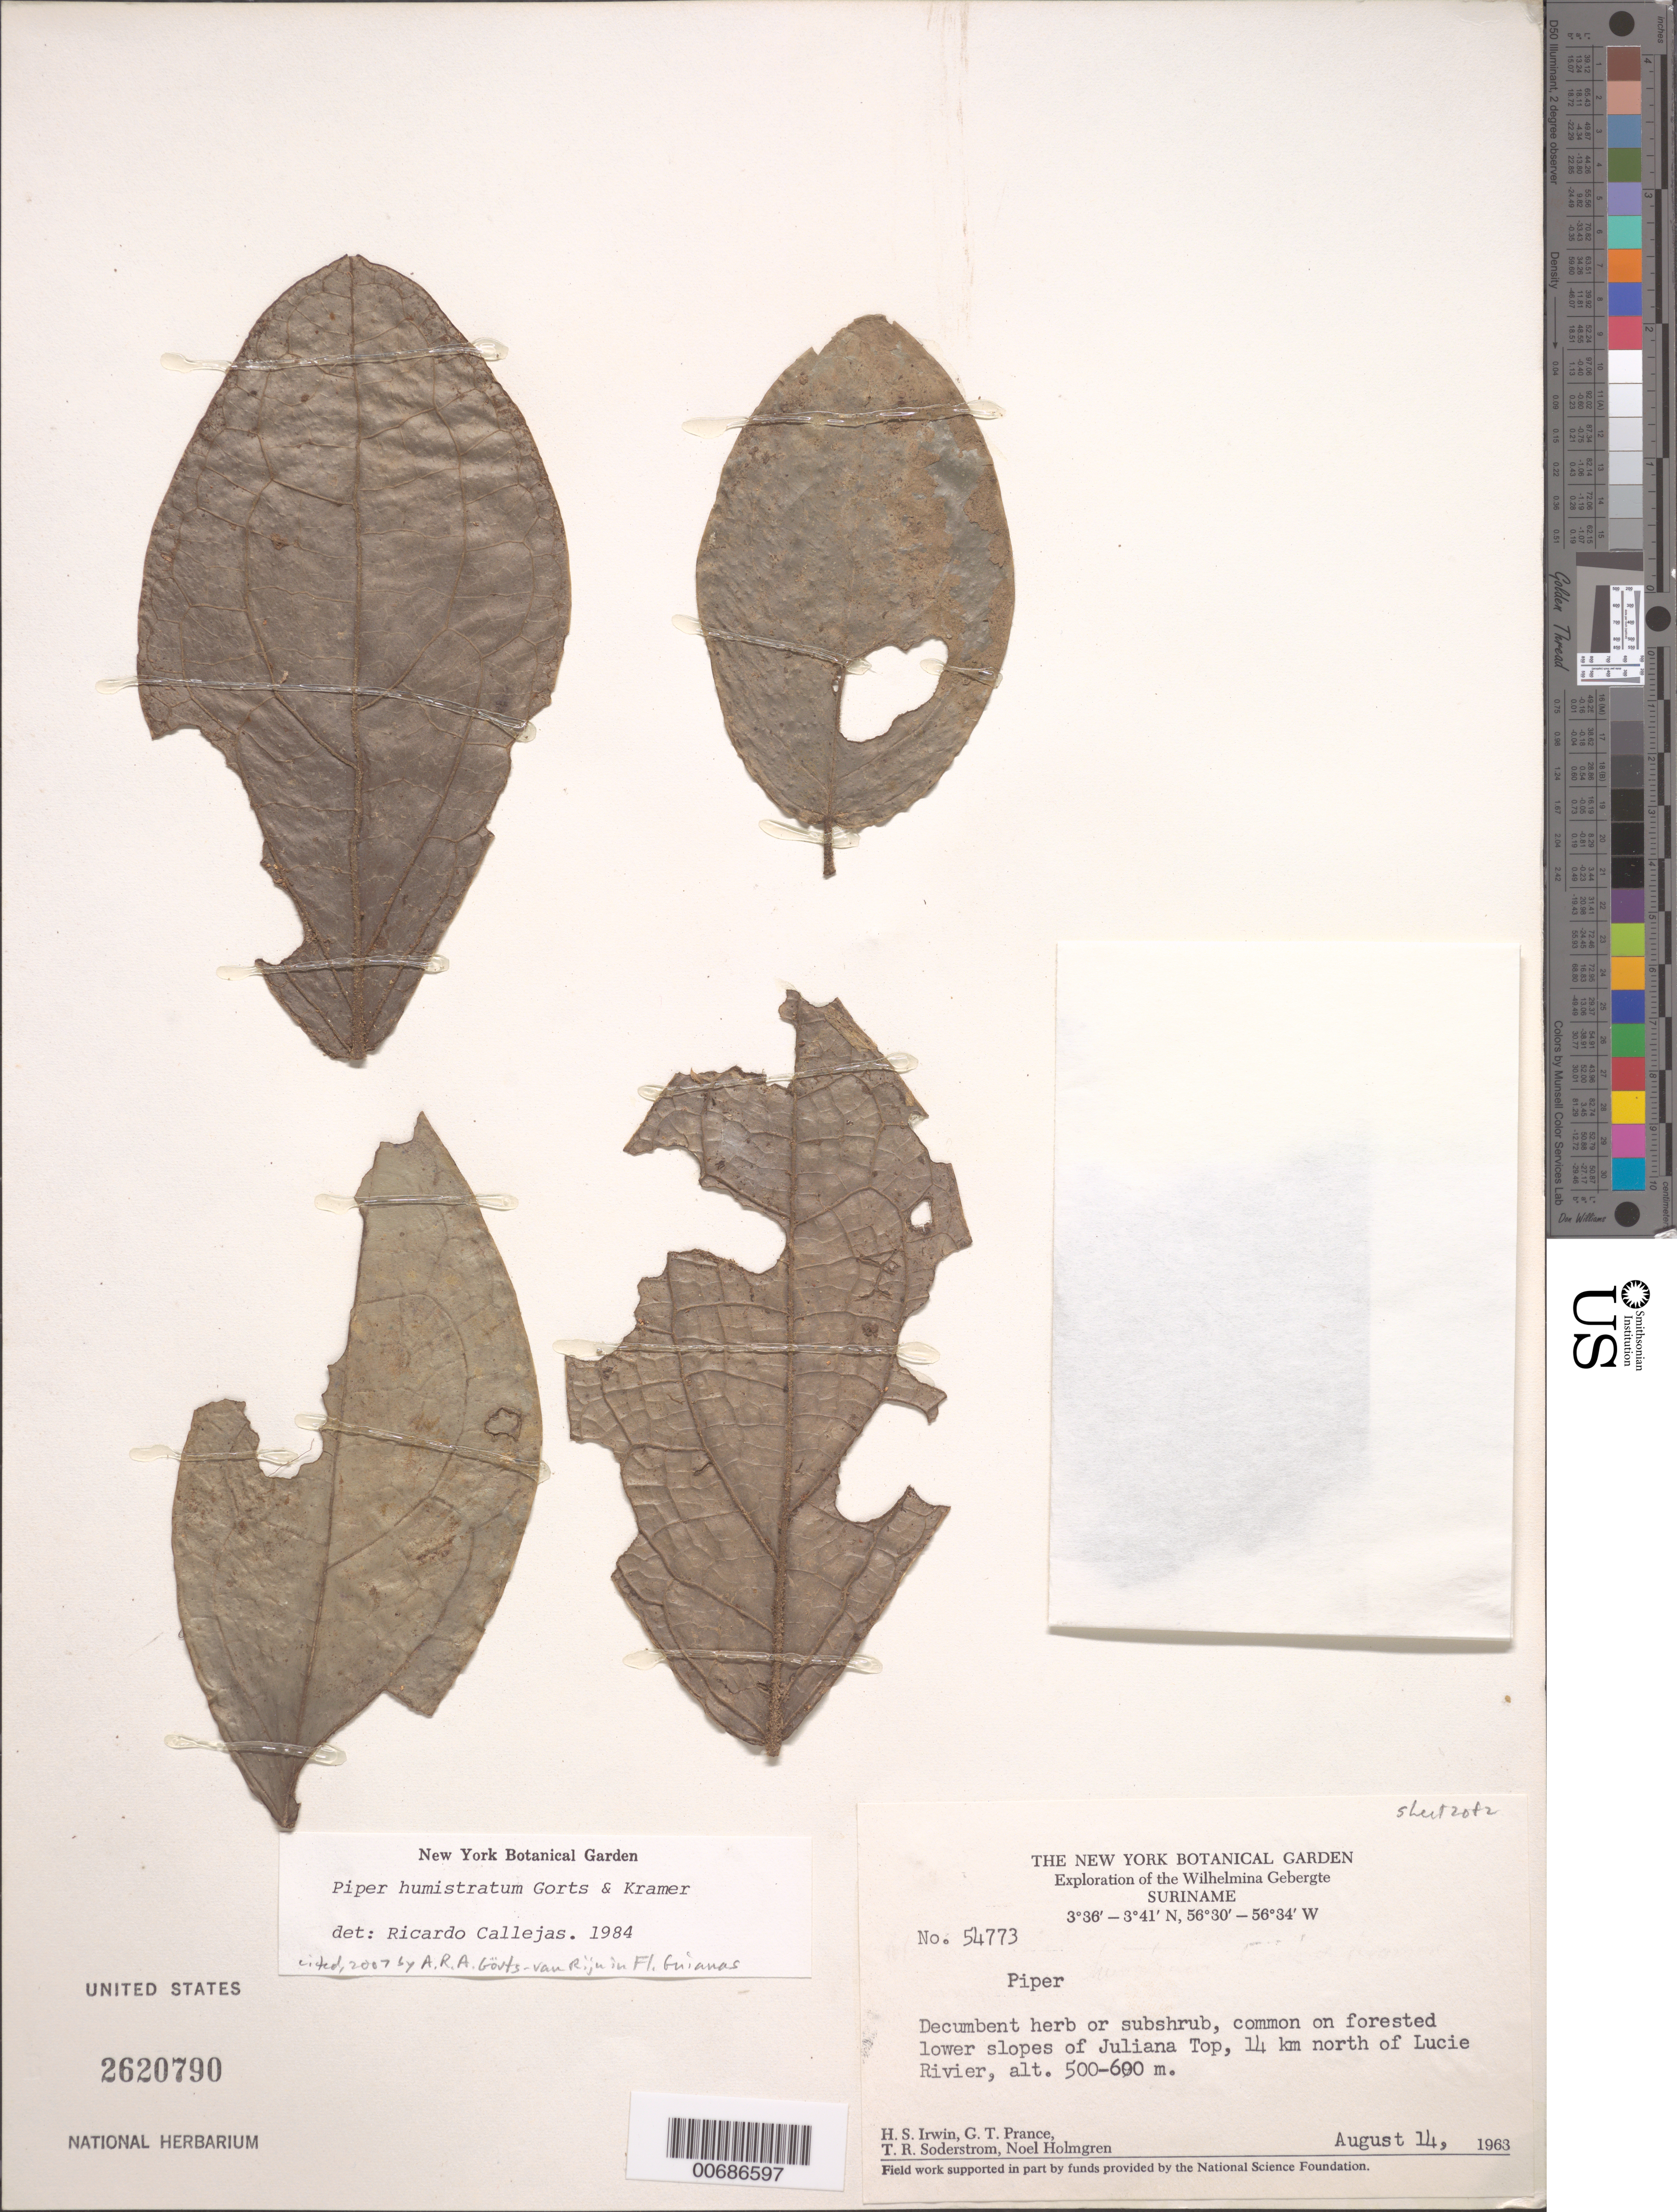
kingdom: Plantae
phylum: Tracheophyta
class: Magnoliopsida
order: Piperales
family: Piperaceae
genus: Piper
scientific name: Piper humistratum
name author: Görts & K.U. Kramer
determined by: Callejas, Ricardo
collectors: H. Irwin, G. T. Prance, T. R. Soderstrom & N. H. Holmgren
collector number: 54773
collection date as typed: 14-Aug-63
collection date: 1963-08-14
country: Suriname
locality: Juliana Top, 14 km N of Lucie R., Wilhelmina Gebergte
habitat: Forested lower slopes of Juliana Top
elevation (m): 500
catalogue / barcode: US 2620790